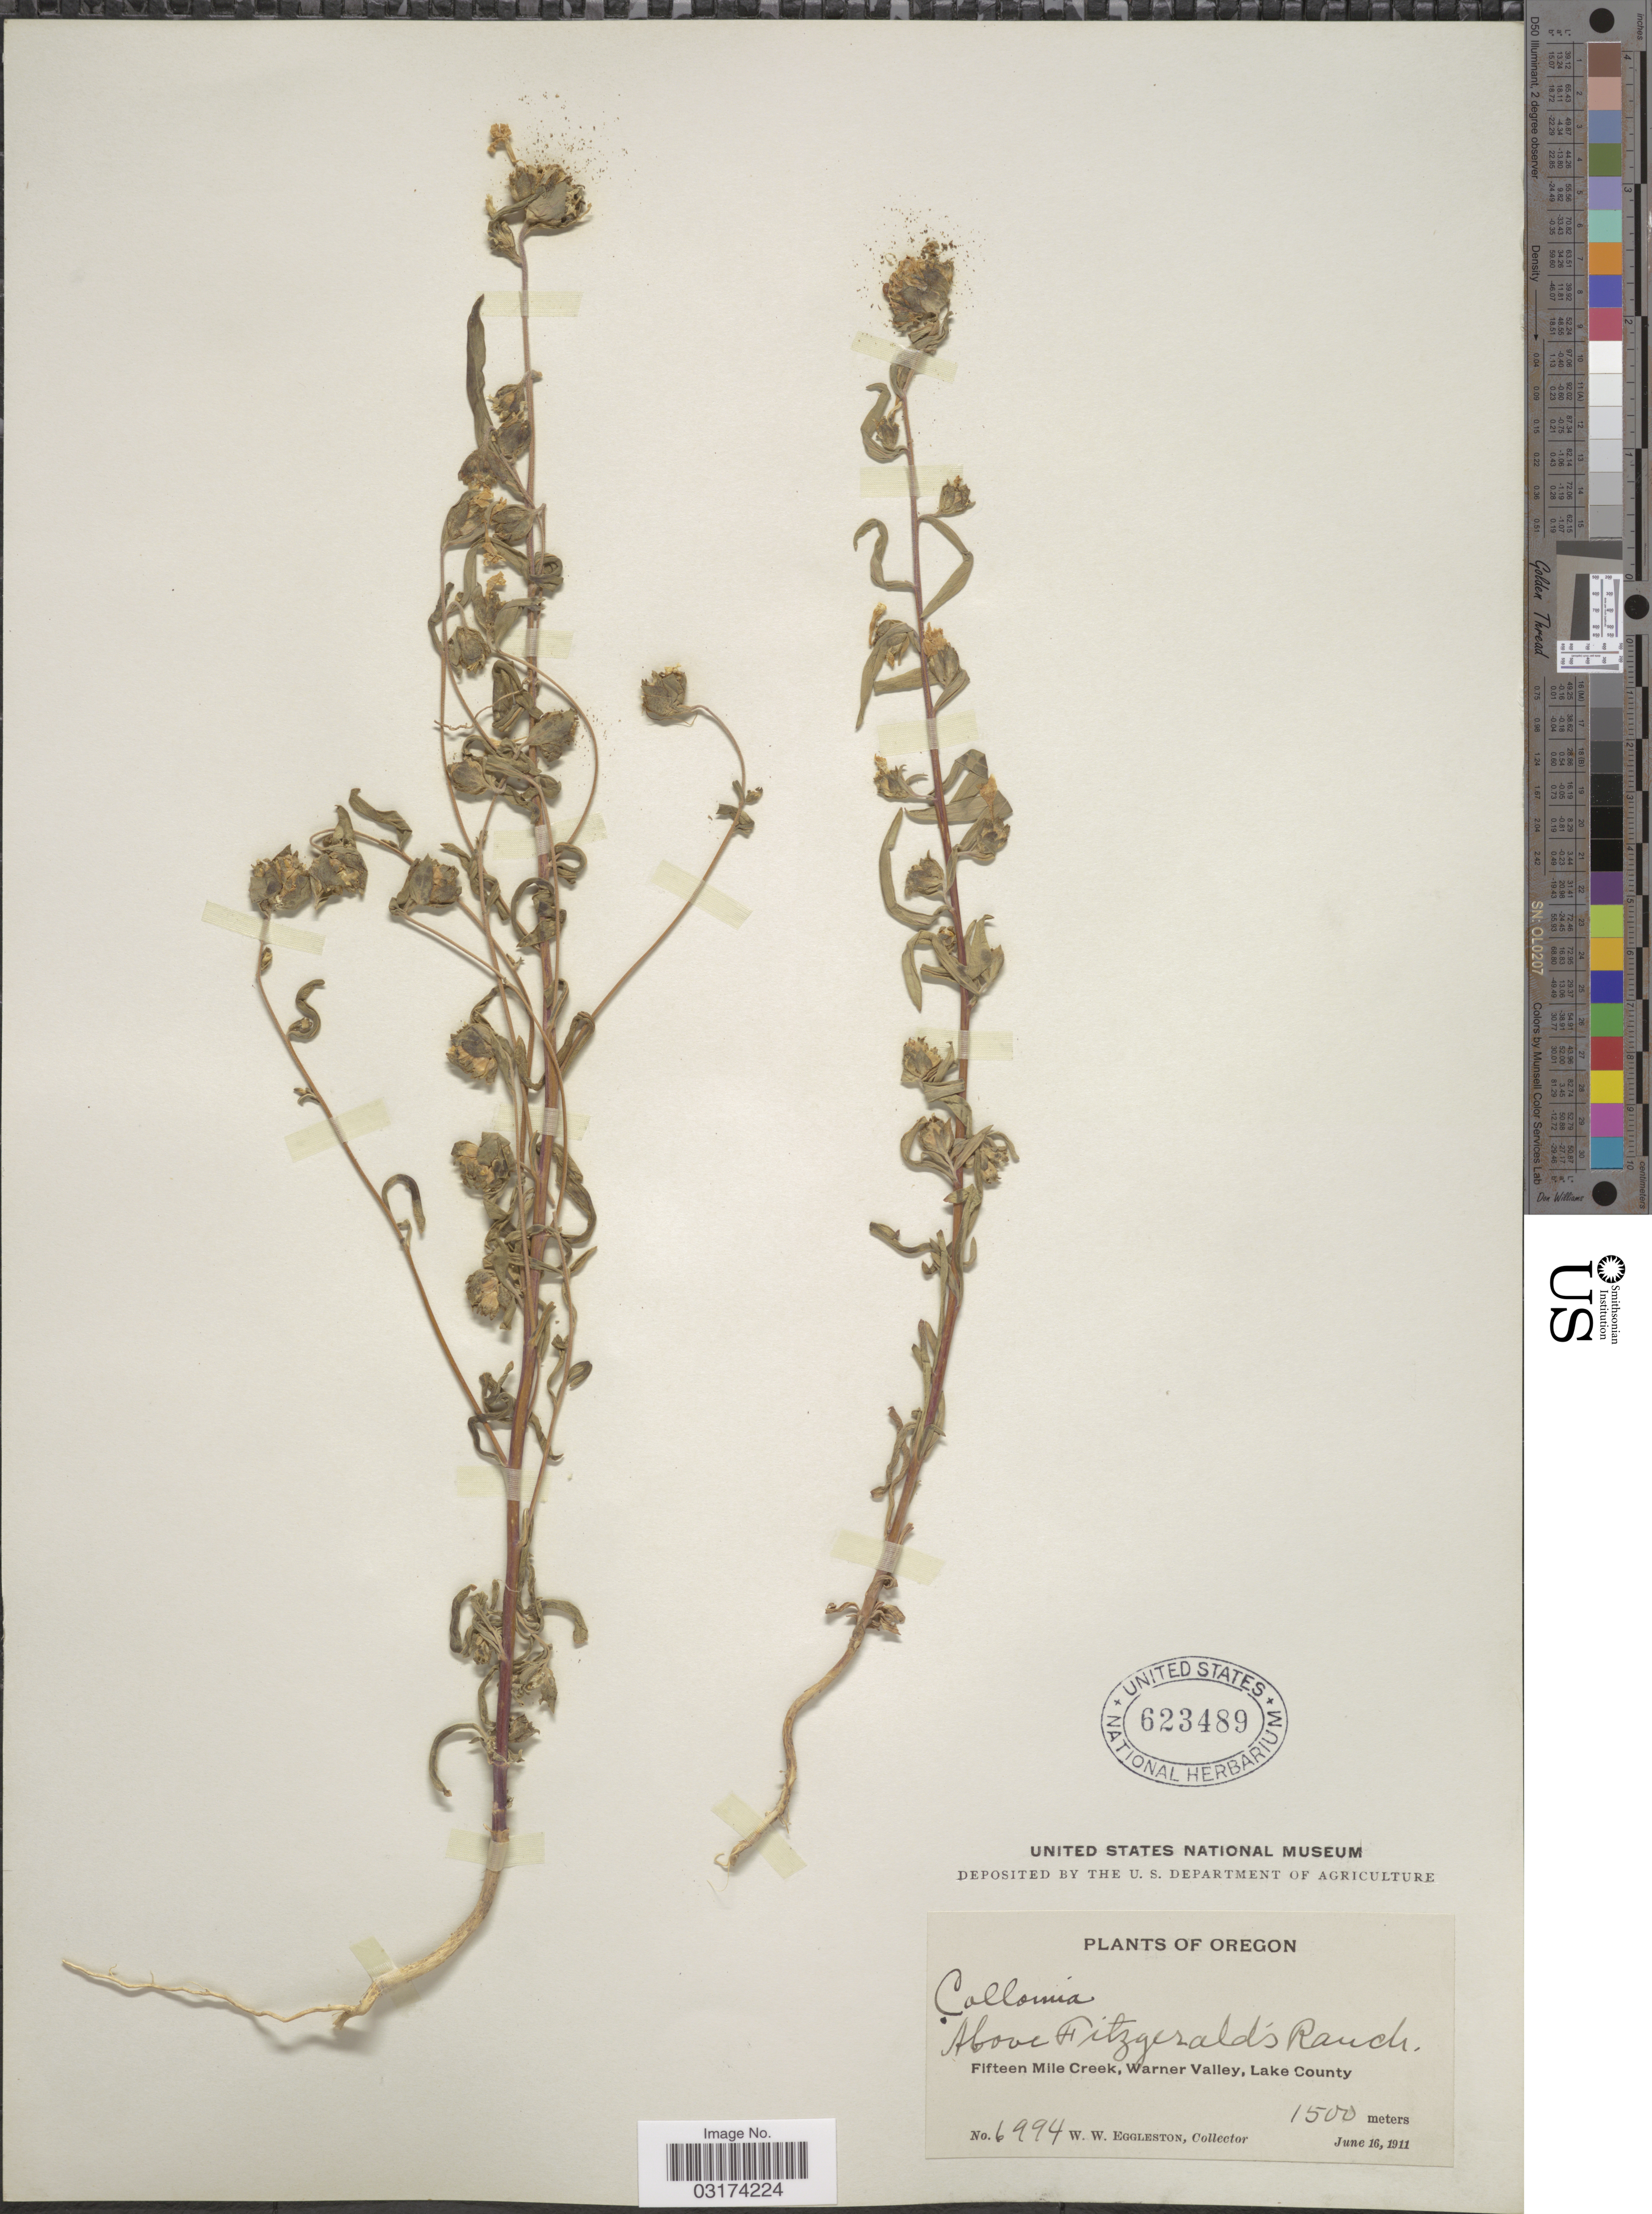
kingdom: Plantae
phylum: Tracheophyta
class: Magnoliopsida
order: Ericales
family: Polemoniaceae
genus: Collomia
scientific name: Collomia grandiflora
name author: Douglas ex Lindl.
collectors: W. W. Eggleston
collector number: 6994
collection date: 1911-06-16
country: United States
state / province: Oregon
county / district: Lake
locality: Above Fitzgerald's Ranch. Fifteen Mile Creek, Warner Valley, Lake County.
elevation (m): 1500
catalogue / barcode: US 623489